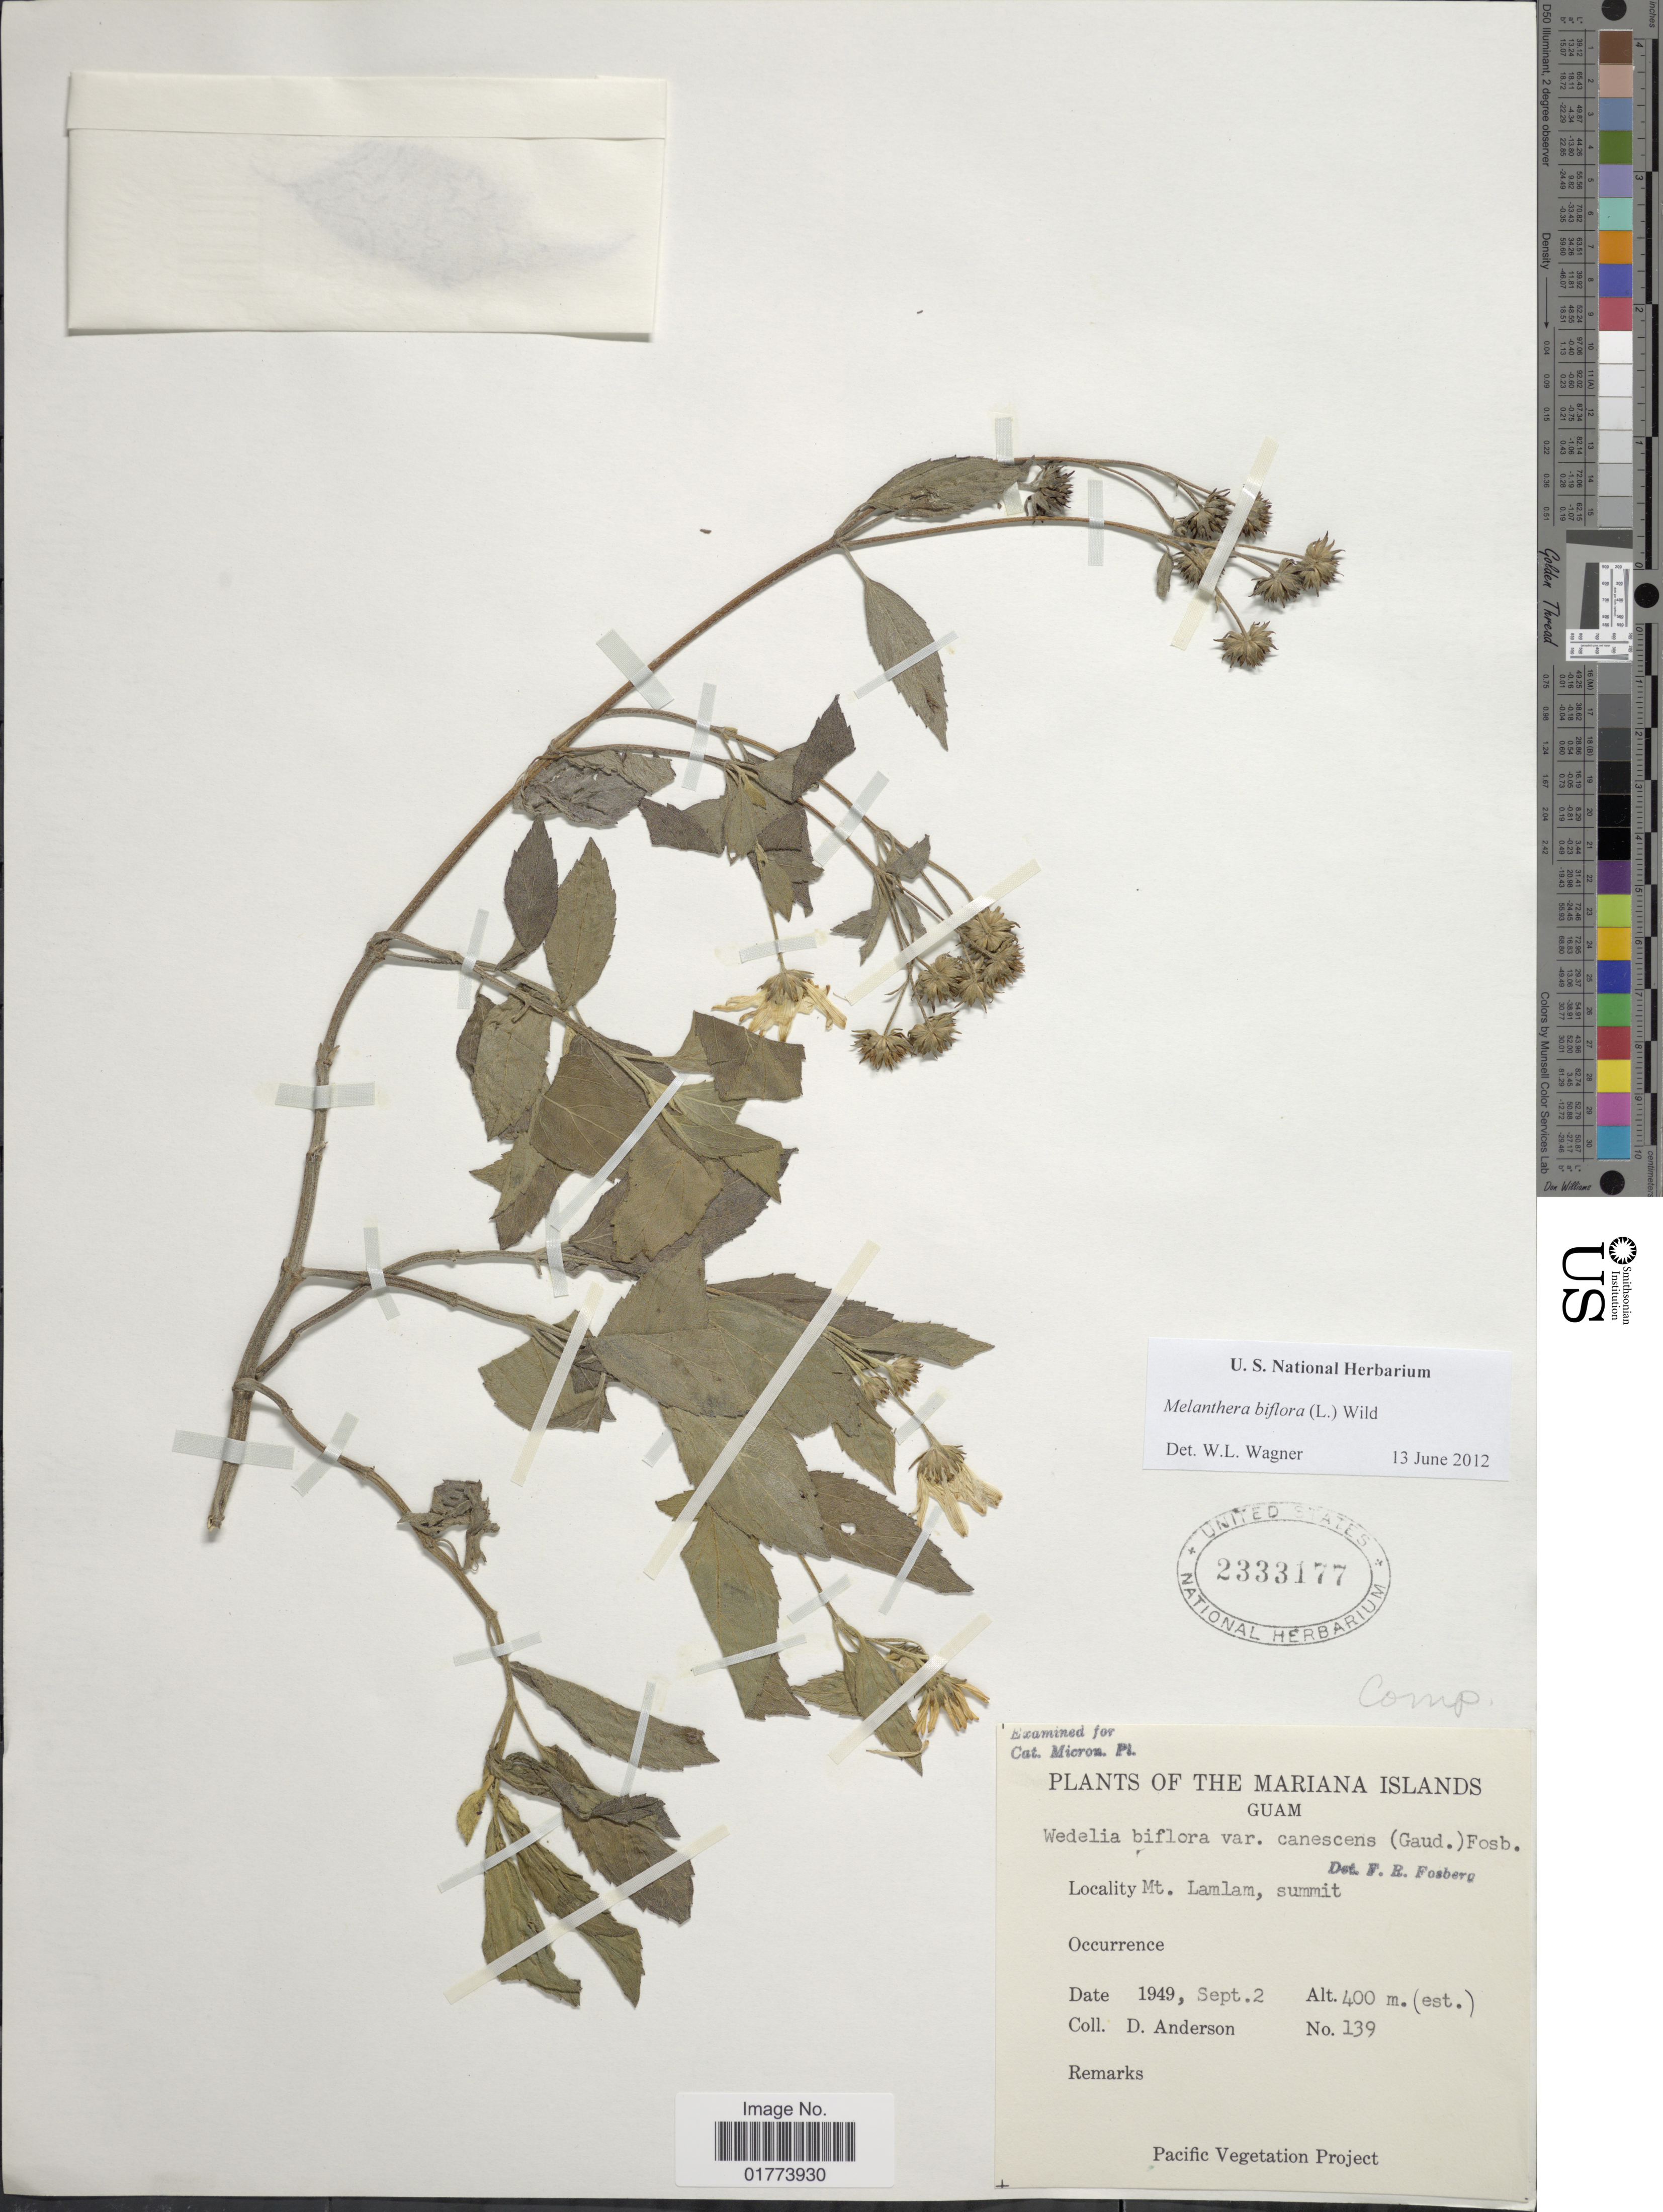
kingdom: Plantae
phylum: Tracheophyta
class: Magnoliopsida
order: Asterales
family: Asteraceae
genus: Wollastonia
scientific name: Wollastonia uniflora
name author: (Willd.) Orchard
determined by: Wagner, W. L., (BOT), Smithsonian Institution - National Museum of Natural History (UNITED STATES)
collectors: D. Anderson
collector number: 139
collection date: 1949-09-02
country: Guam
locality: Mariana Islands, Mt. Lamlam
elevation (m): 400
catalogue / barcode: US 2333177